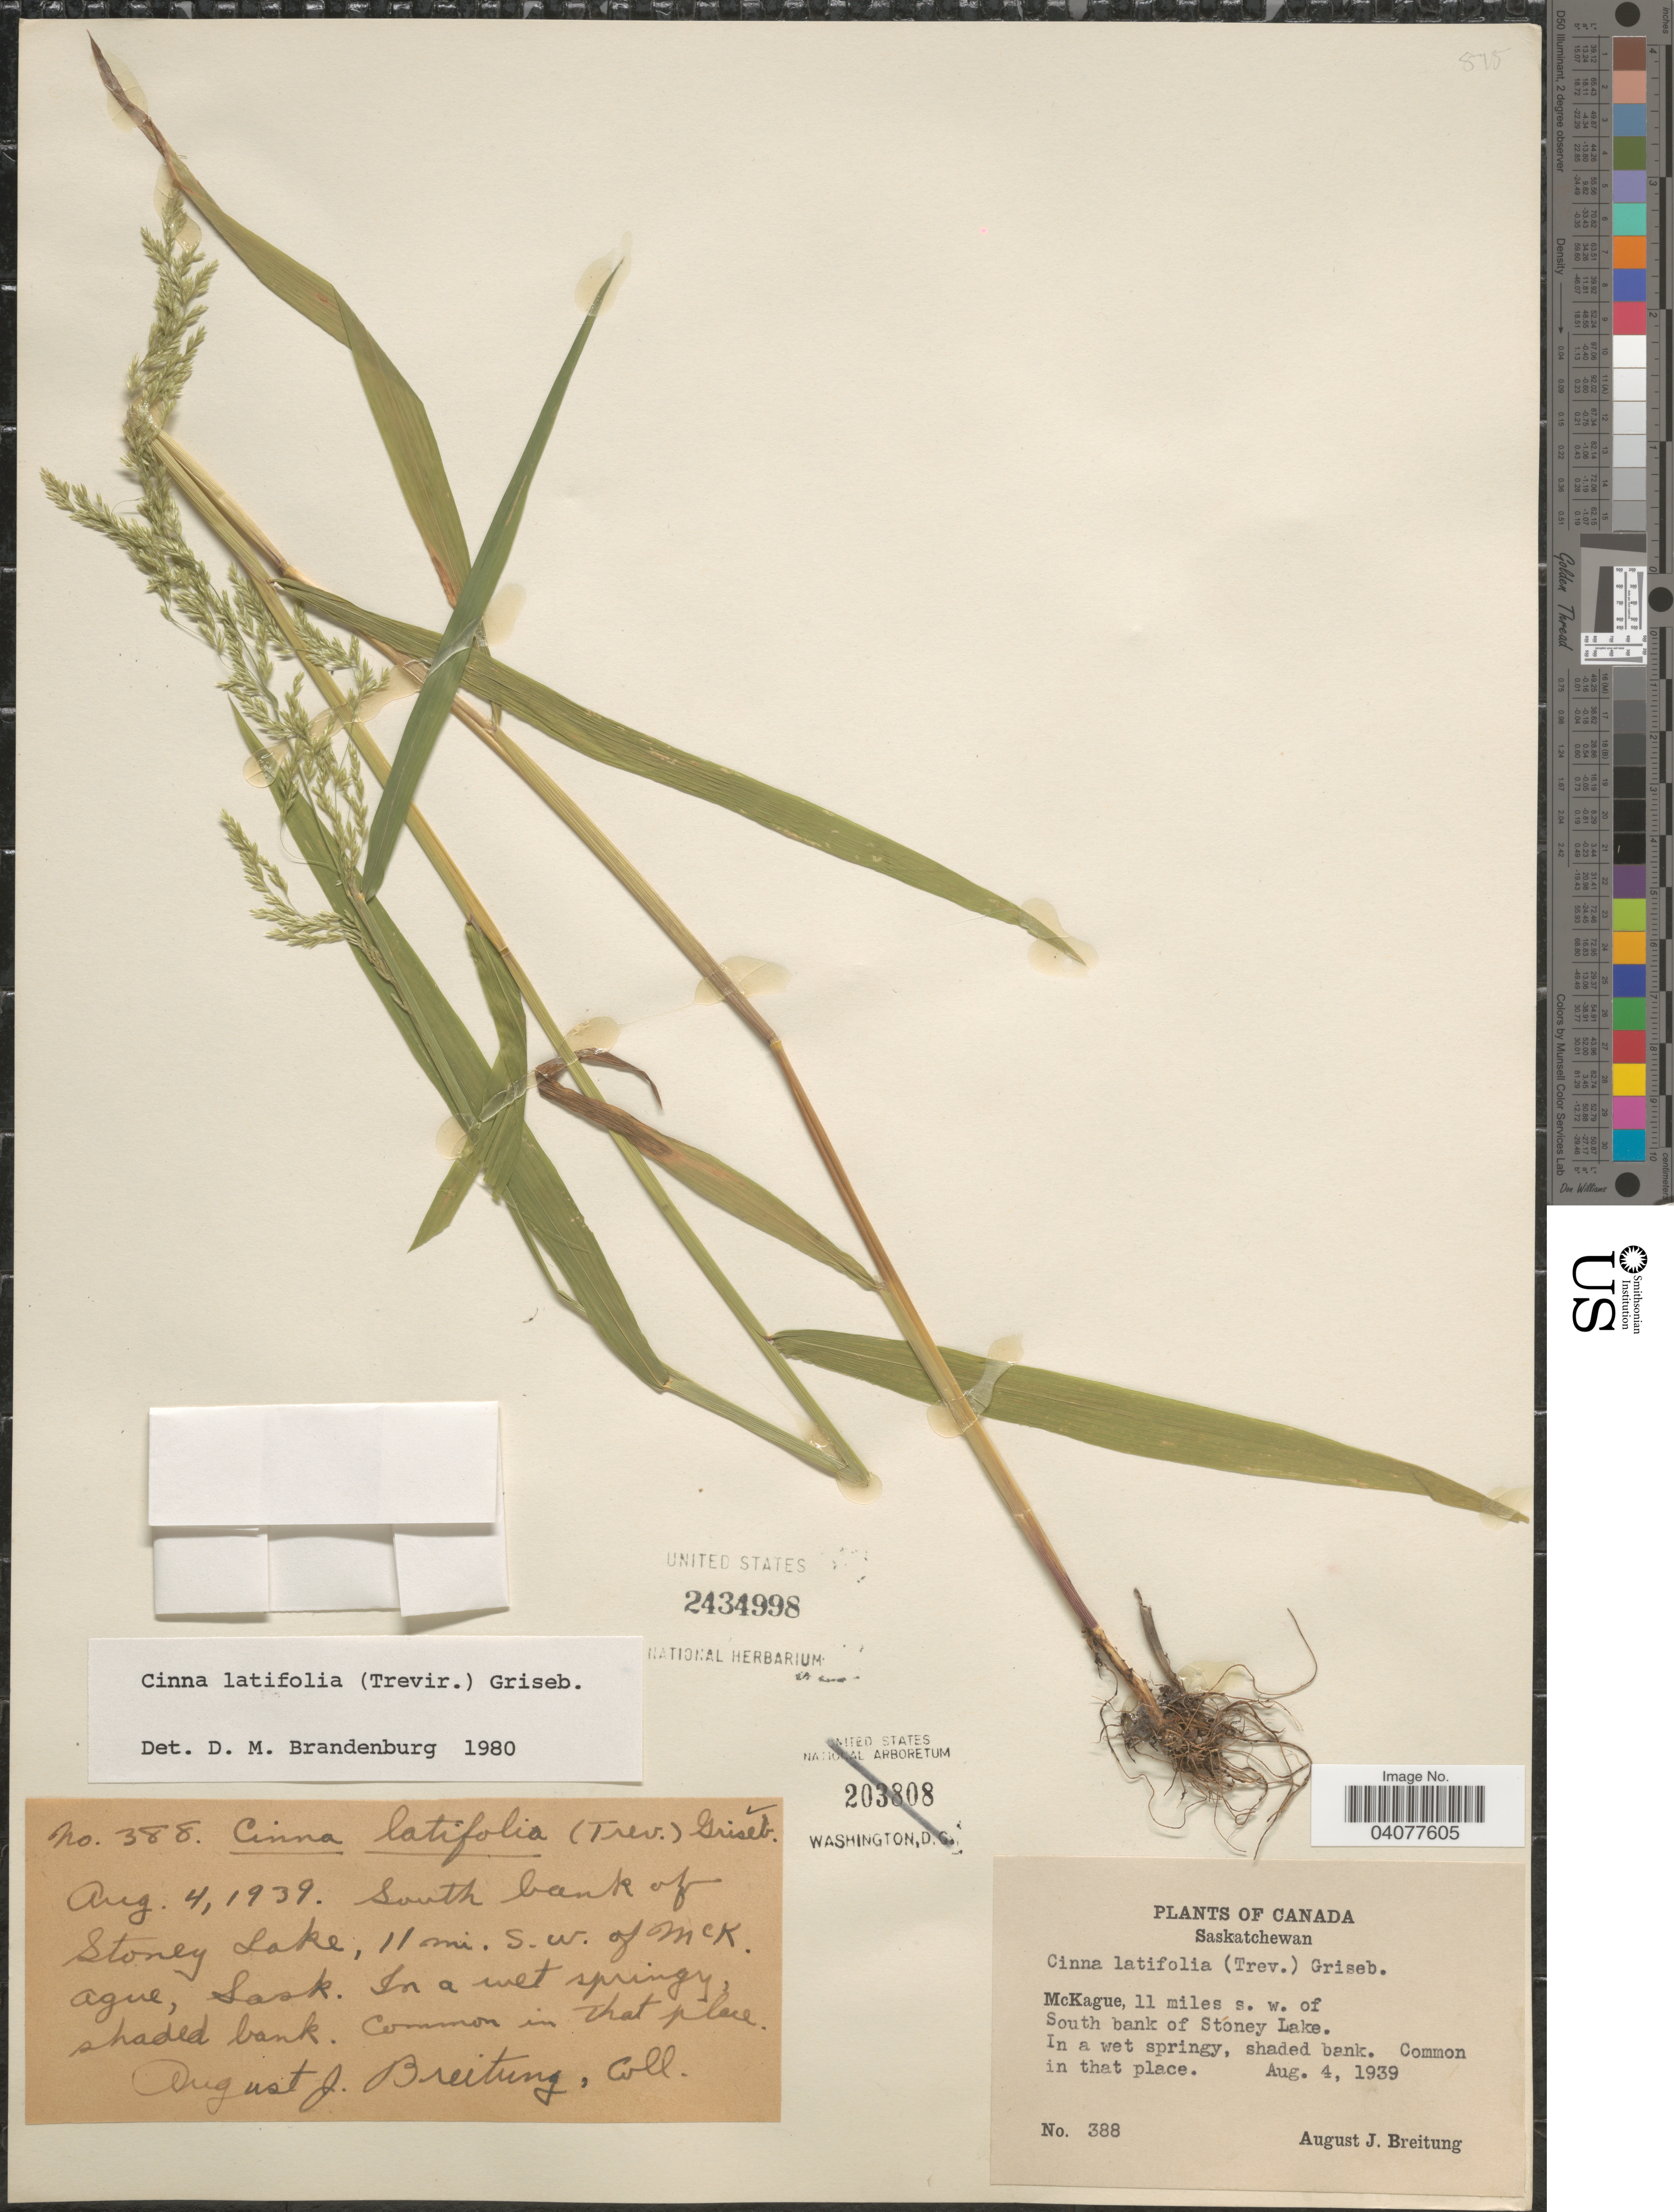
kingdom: Plantae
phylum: Tracheophyta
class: Liliopsida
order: Poales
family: Poaceae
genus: Cinna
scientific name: Cinna latifolia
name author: (Trevir. ex Goeppert) Griseb.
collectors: A. Breitung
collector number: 388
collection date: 1939-08-04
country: Canada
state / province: Saskatchewan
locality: South bank of Stoney Lake, 11 mi. S. W. of McKague. In a wet springy, shaded bank. Common in that place.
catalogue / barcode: US 2434998